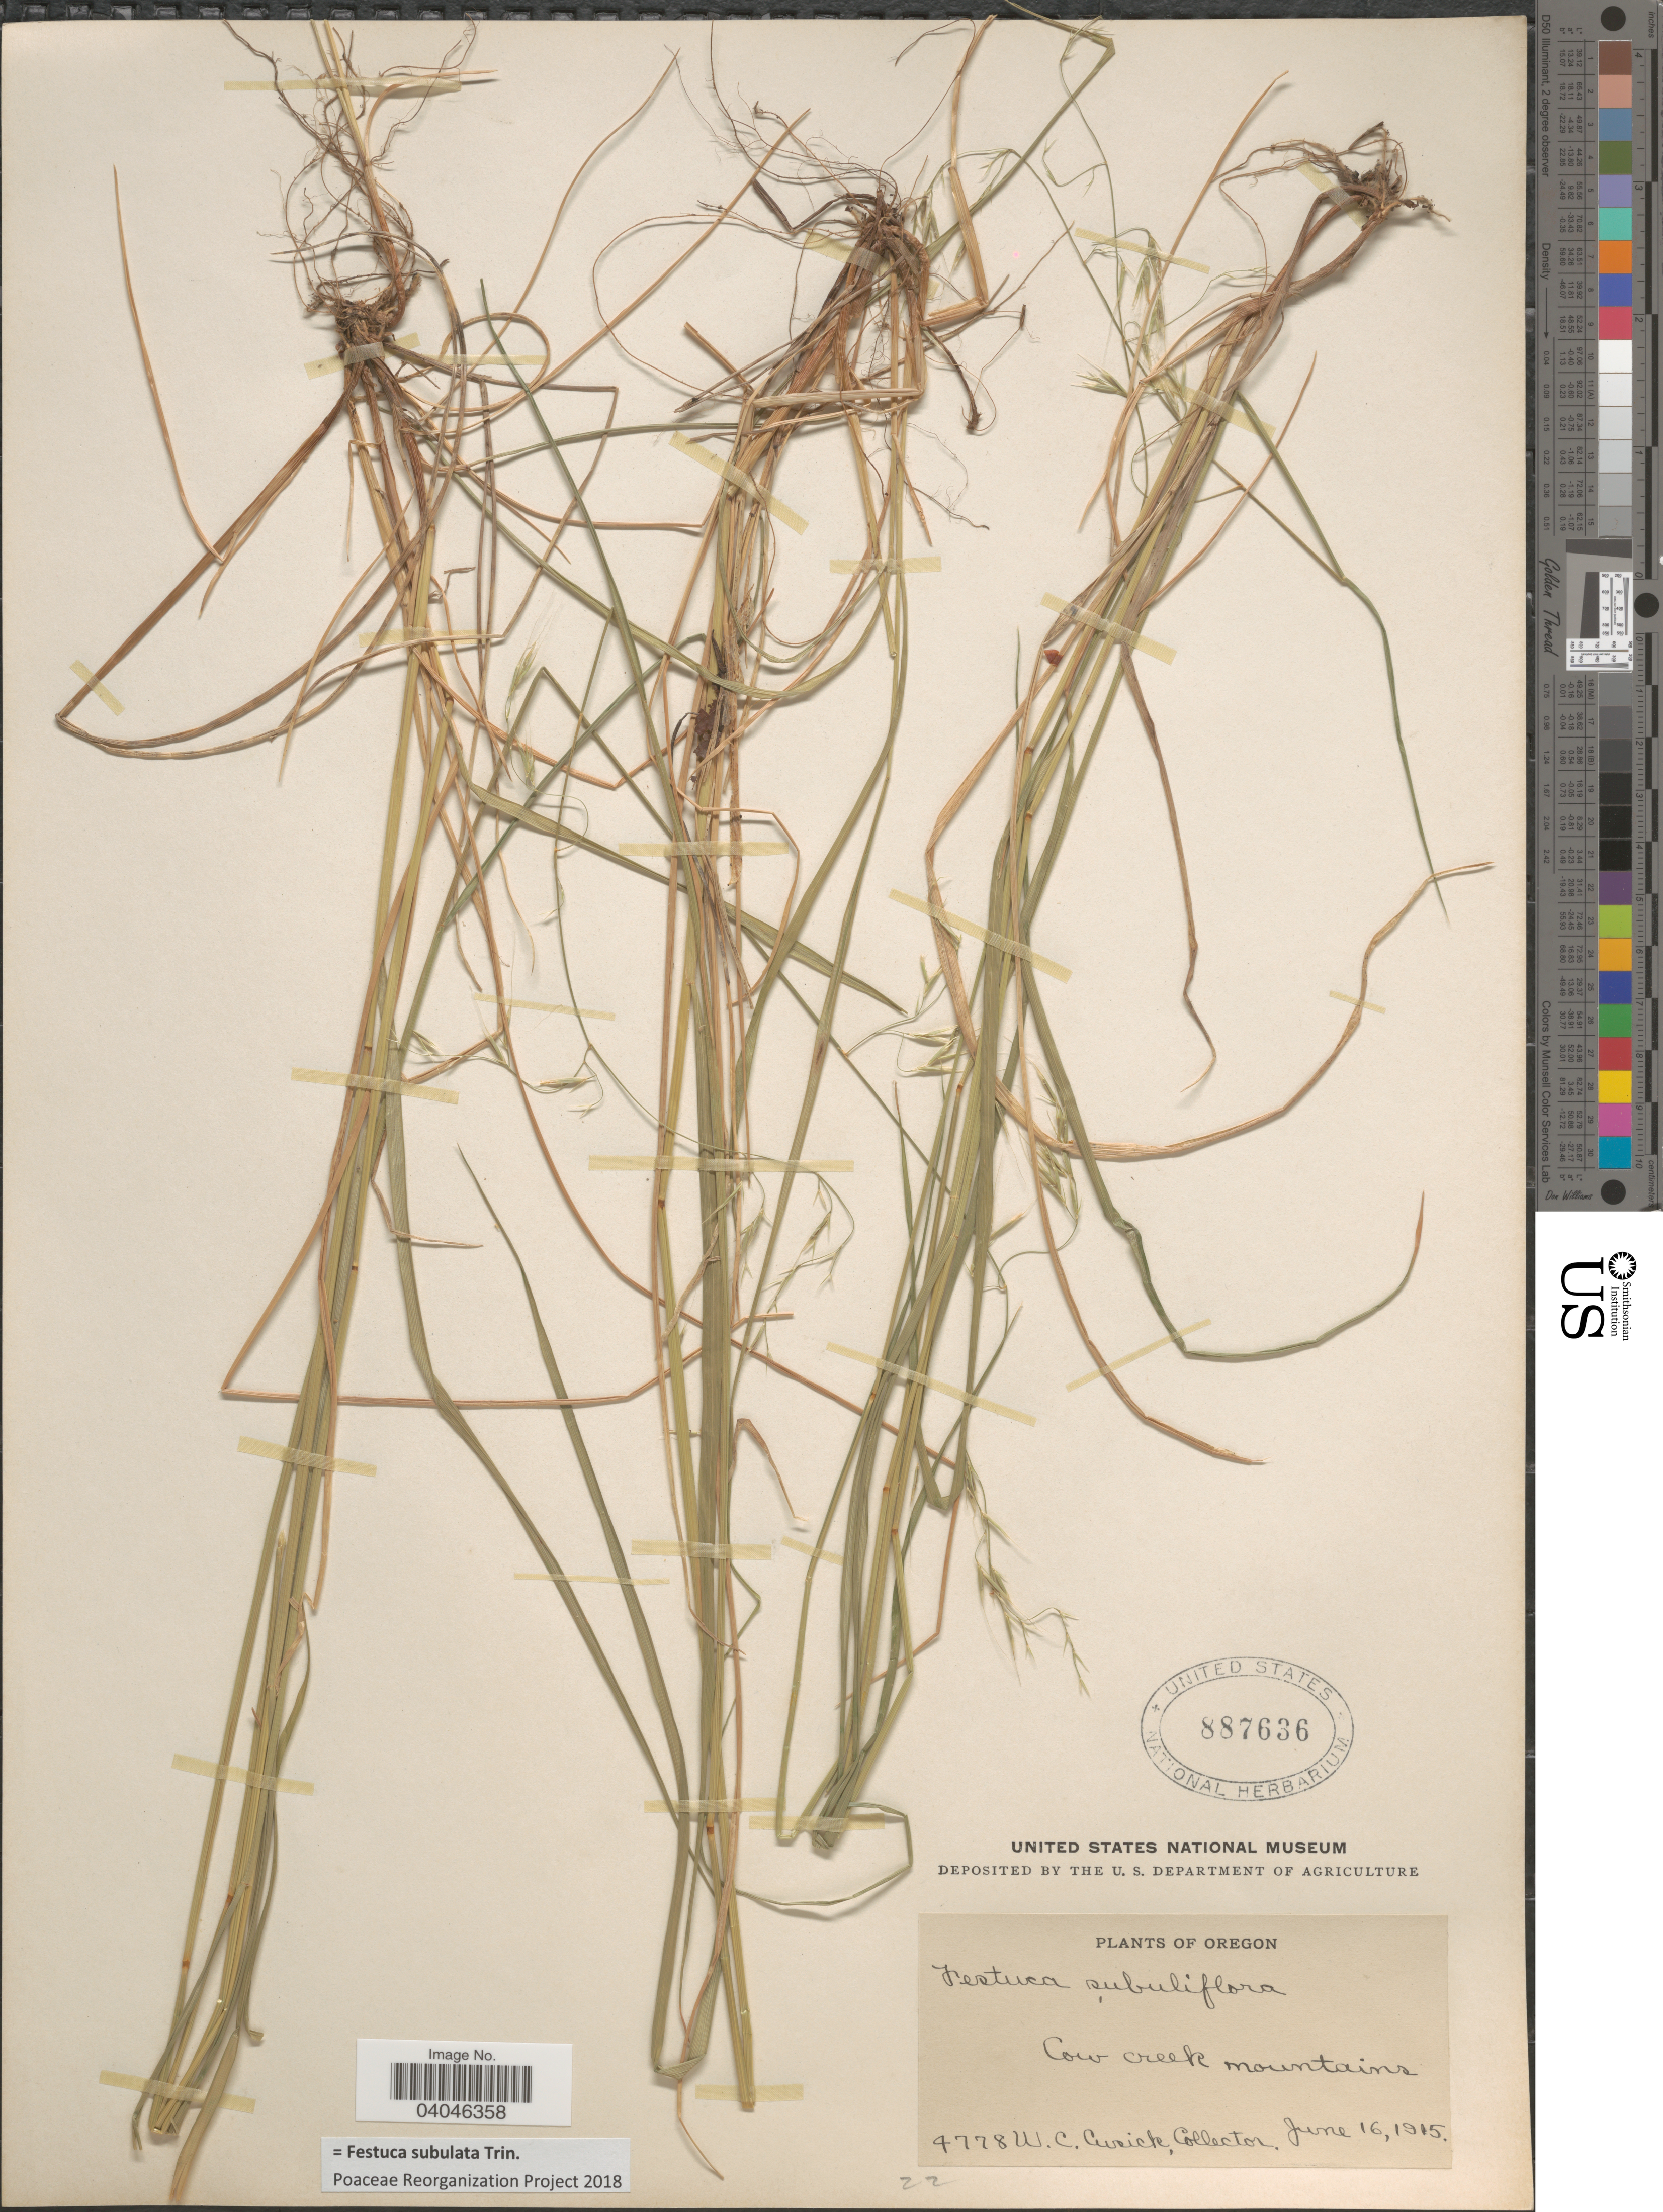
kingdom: Plantae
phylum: Tracheophyta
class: Liliopsida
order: Poales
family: Poaceae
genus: Festuca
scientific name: Festuca subulata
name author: Trin.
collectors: W. C. Cusick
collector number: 9778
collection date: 1915-06-16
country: United States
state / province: Oregon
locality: Cow creek mountains.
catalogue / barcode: US 887636